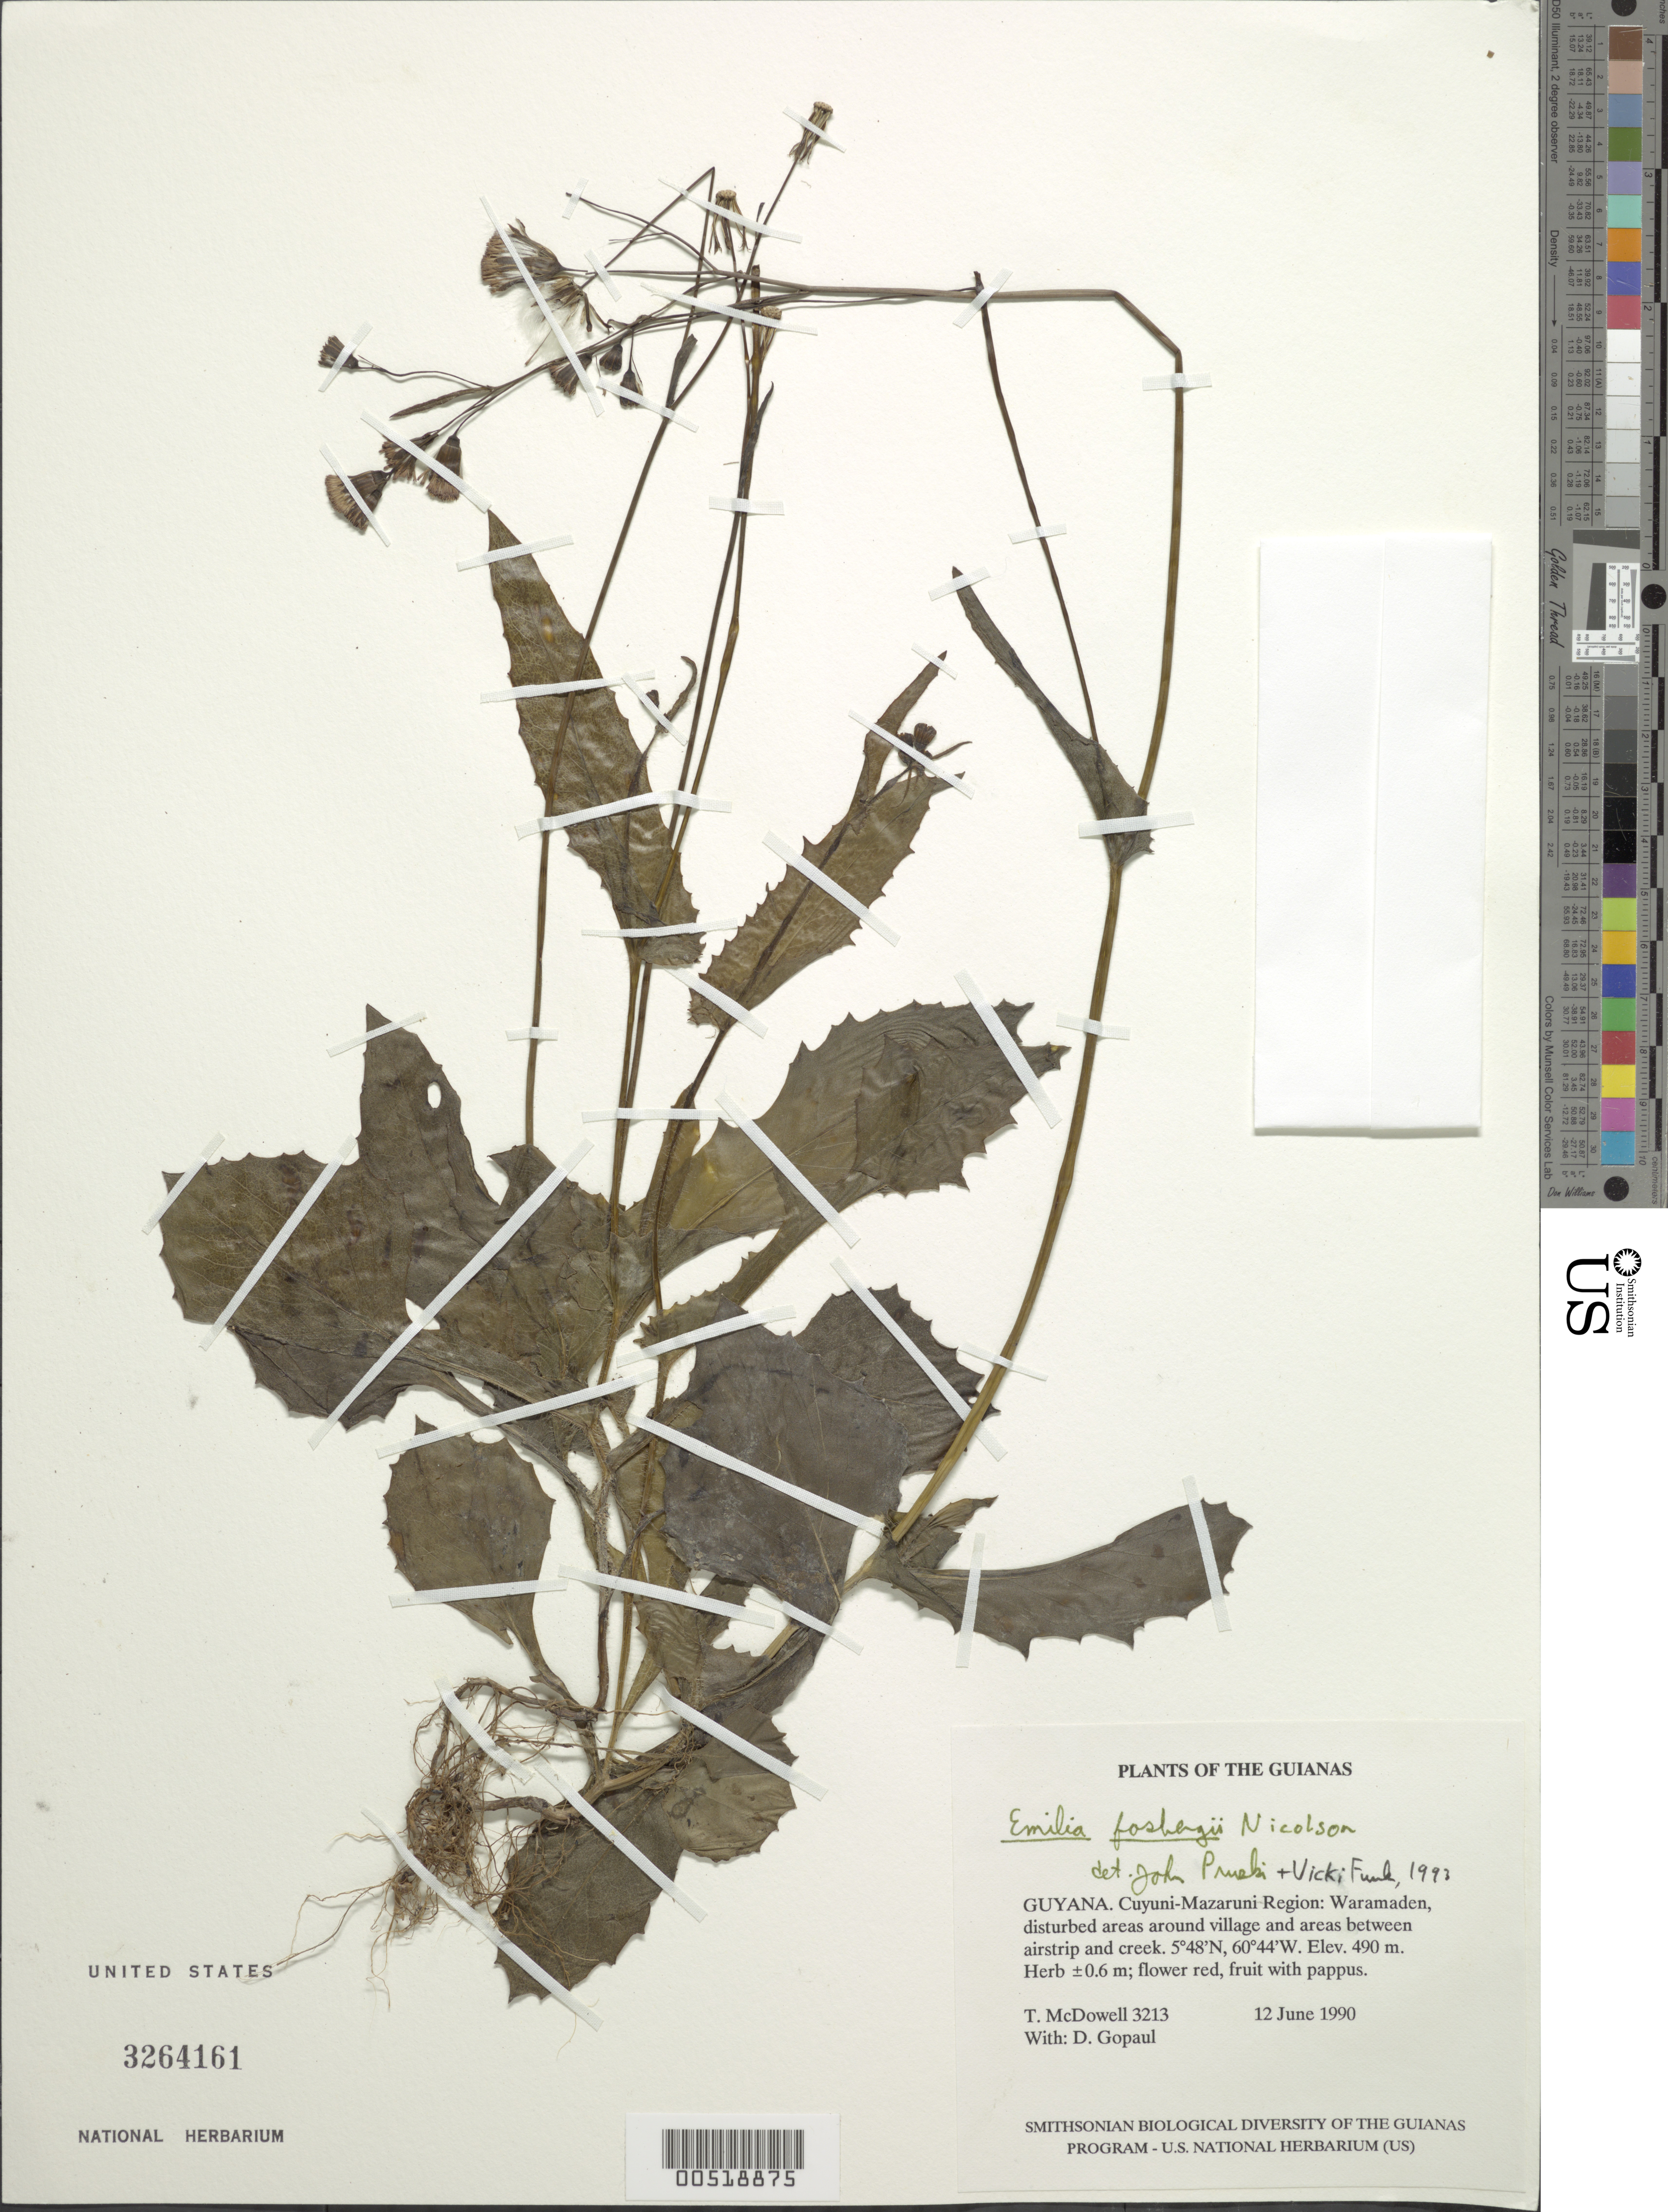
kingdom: Plantae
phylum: Tracheophyta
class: Magnoliopsida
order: Asterales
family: Asteraceae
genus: Emilia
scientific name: Emilia fosbergii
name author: Nicolson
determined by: Pruski, J. F.; Funk, V. A.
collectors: T. McDowell & D. Gopaul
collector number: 3213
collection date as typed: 12 June 1990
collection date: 1990-06-12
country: Guyana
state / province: Cuyuni-Mazaruni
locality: Waramaden, around village and between airstrip and creek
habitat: Disturbed areas around village and disturbed woods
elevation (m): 490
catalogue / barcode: US 3264161